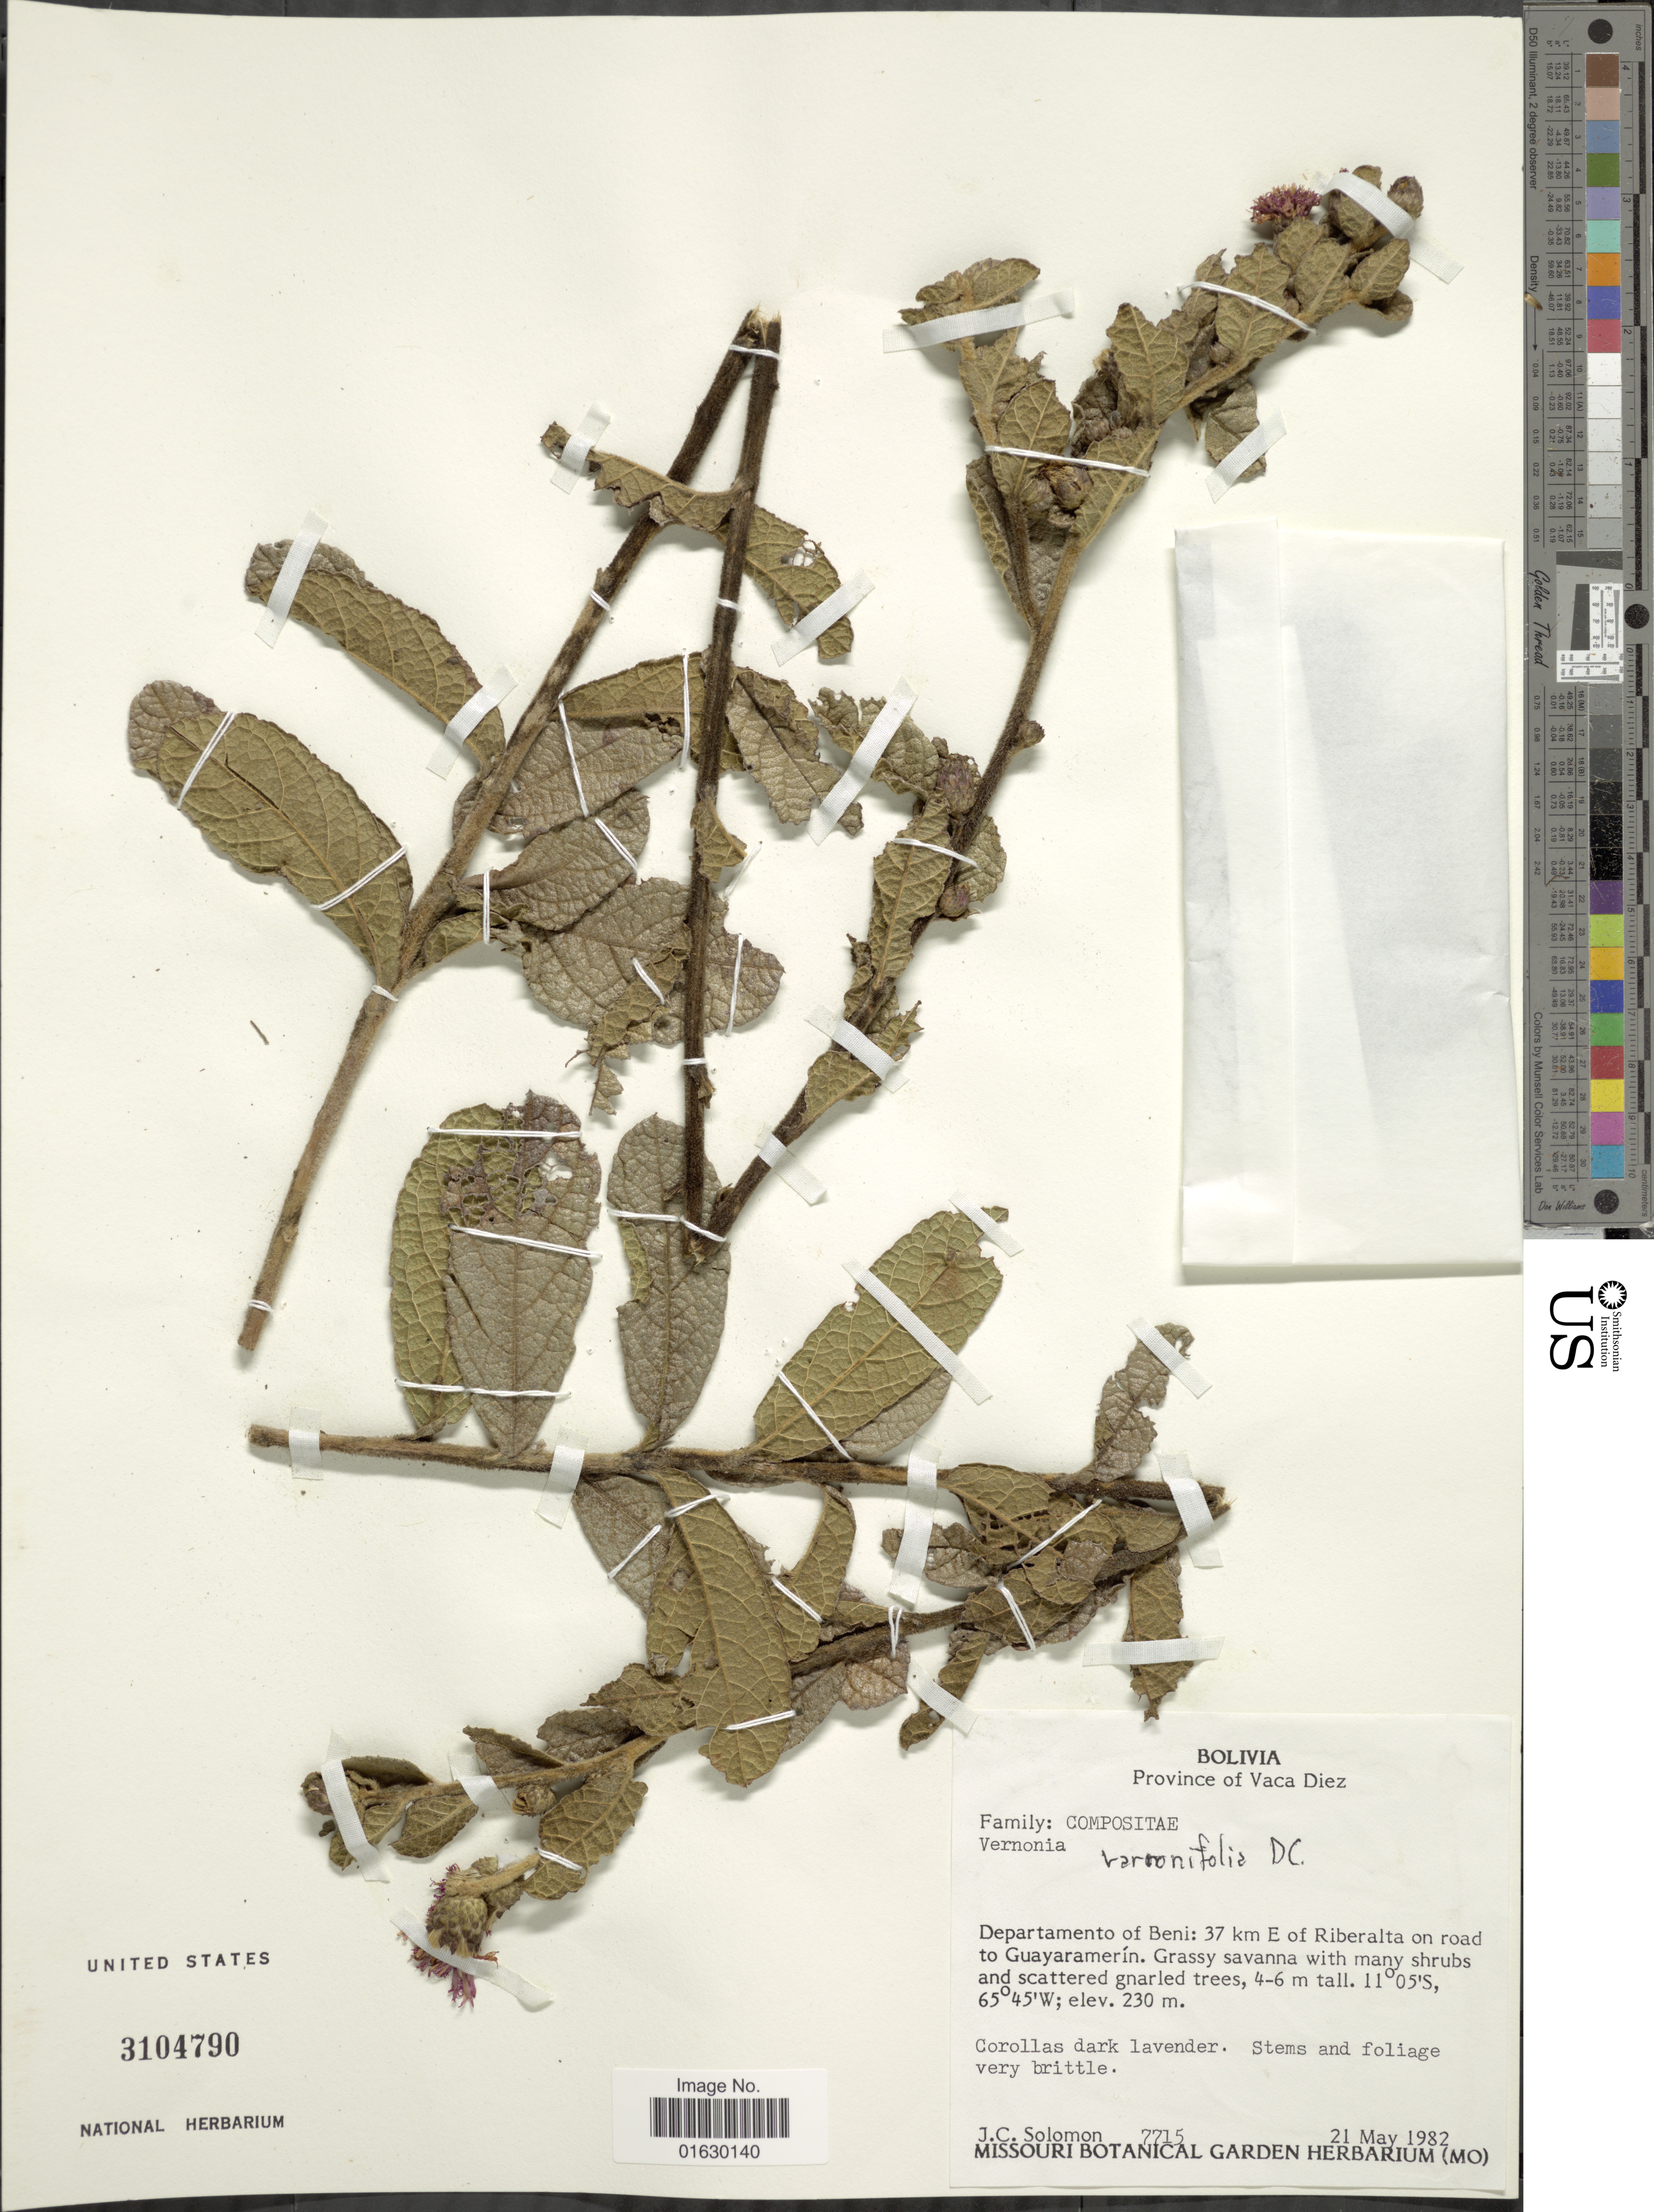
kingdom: Plantae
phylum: Tracheophyta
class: Magnoliopsida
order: Asterales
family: Asteraceae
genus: Lessingianthus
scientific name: Lessingianthus varroniifolius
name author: (DC.) H. Rob.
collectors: J. C. Solomon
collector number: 7715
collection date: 1982-05-21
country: Bolivia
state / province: Beni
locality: Province of Vaca Diez, Departamento of Beni, 37 km E of Riberalta on road to Guayaramerin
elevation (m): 230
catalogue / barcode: US 3104790